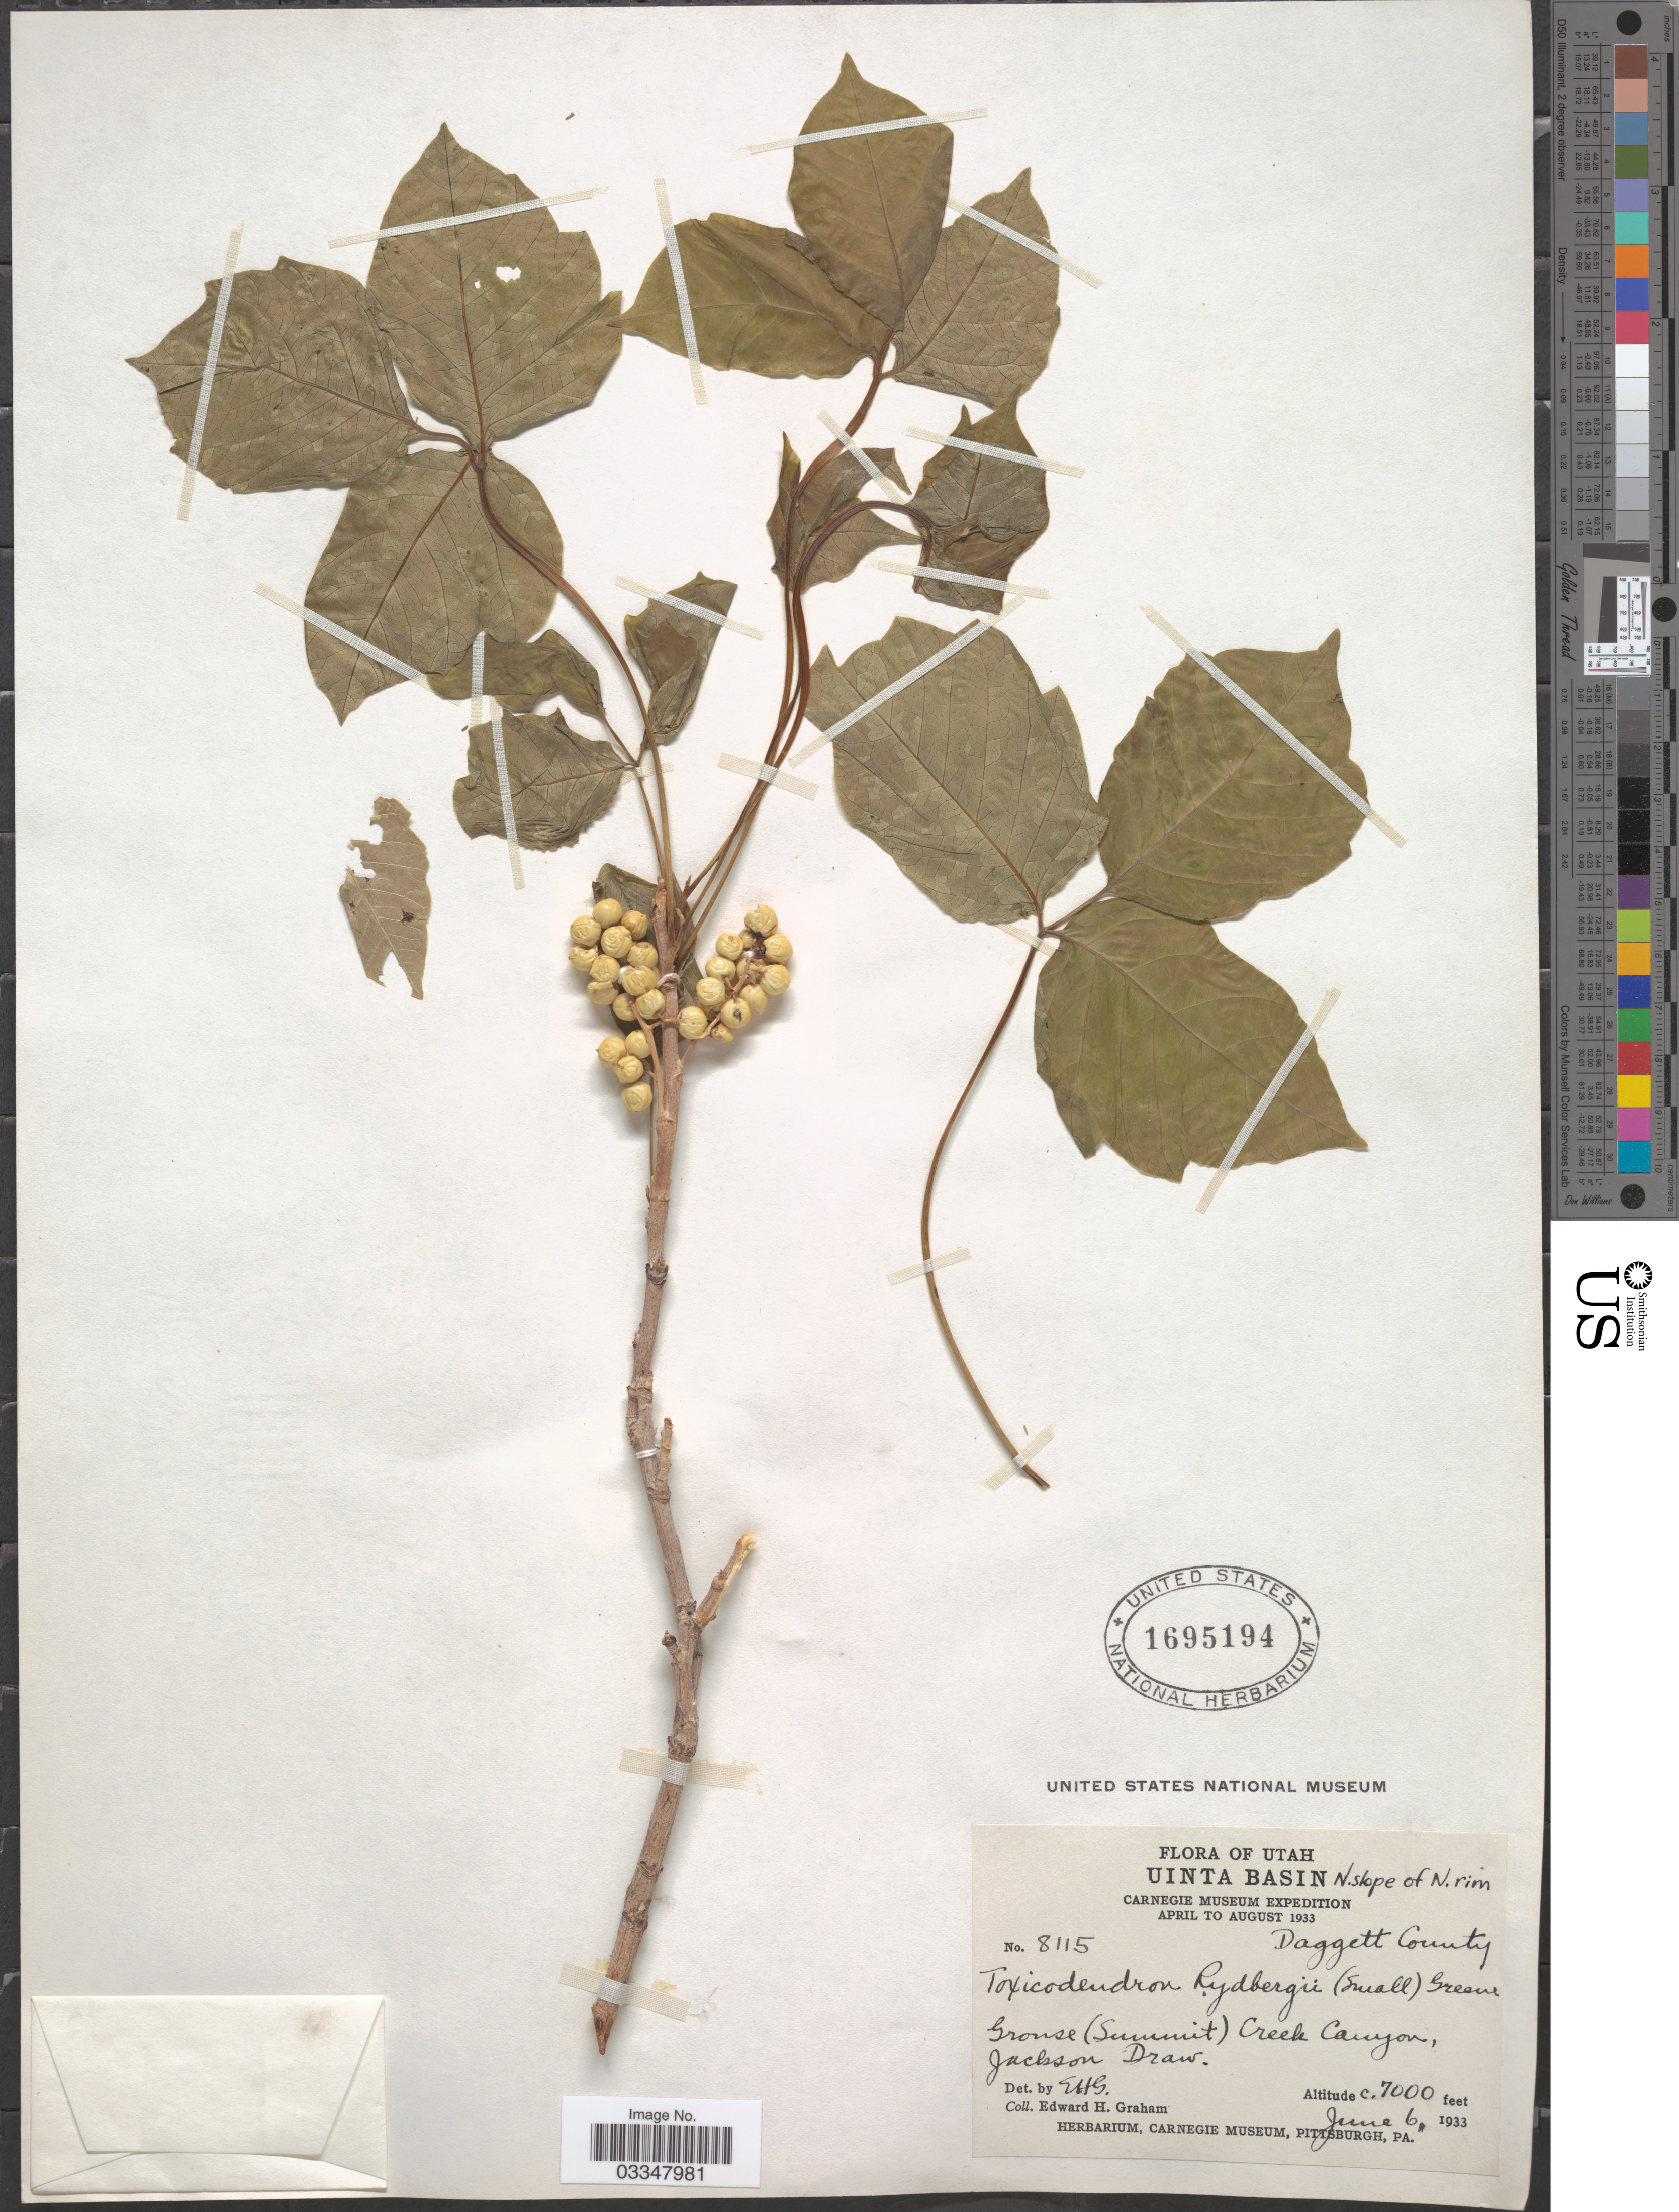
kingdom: Plantae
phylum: Tracheophyta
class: Magnoliopsida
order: Sapindales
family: Anacardiaceae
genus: Toxicodendron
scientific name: Toxicodendron radicans subsp. rydbergii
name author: (Small & Rydb.) Á. Löve & D. Löve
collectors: E. H. Graham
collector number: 8115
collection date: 1933-06-06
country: United States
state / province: Utah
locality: Uinta Basin, N. slope of N. rim. Daggett County. Grouse (Summit) Creek Canyon, Jackson Draw.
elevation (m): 2134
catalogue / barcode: US 1695194